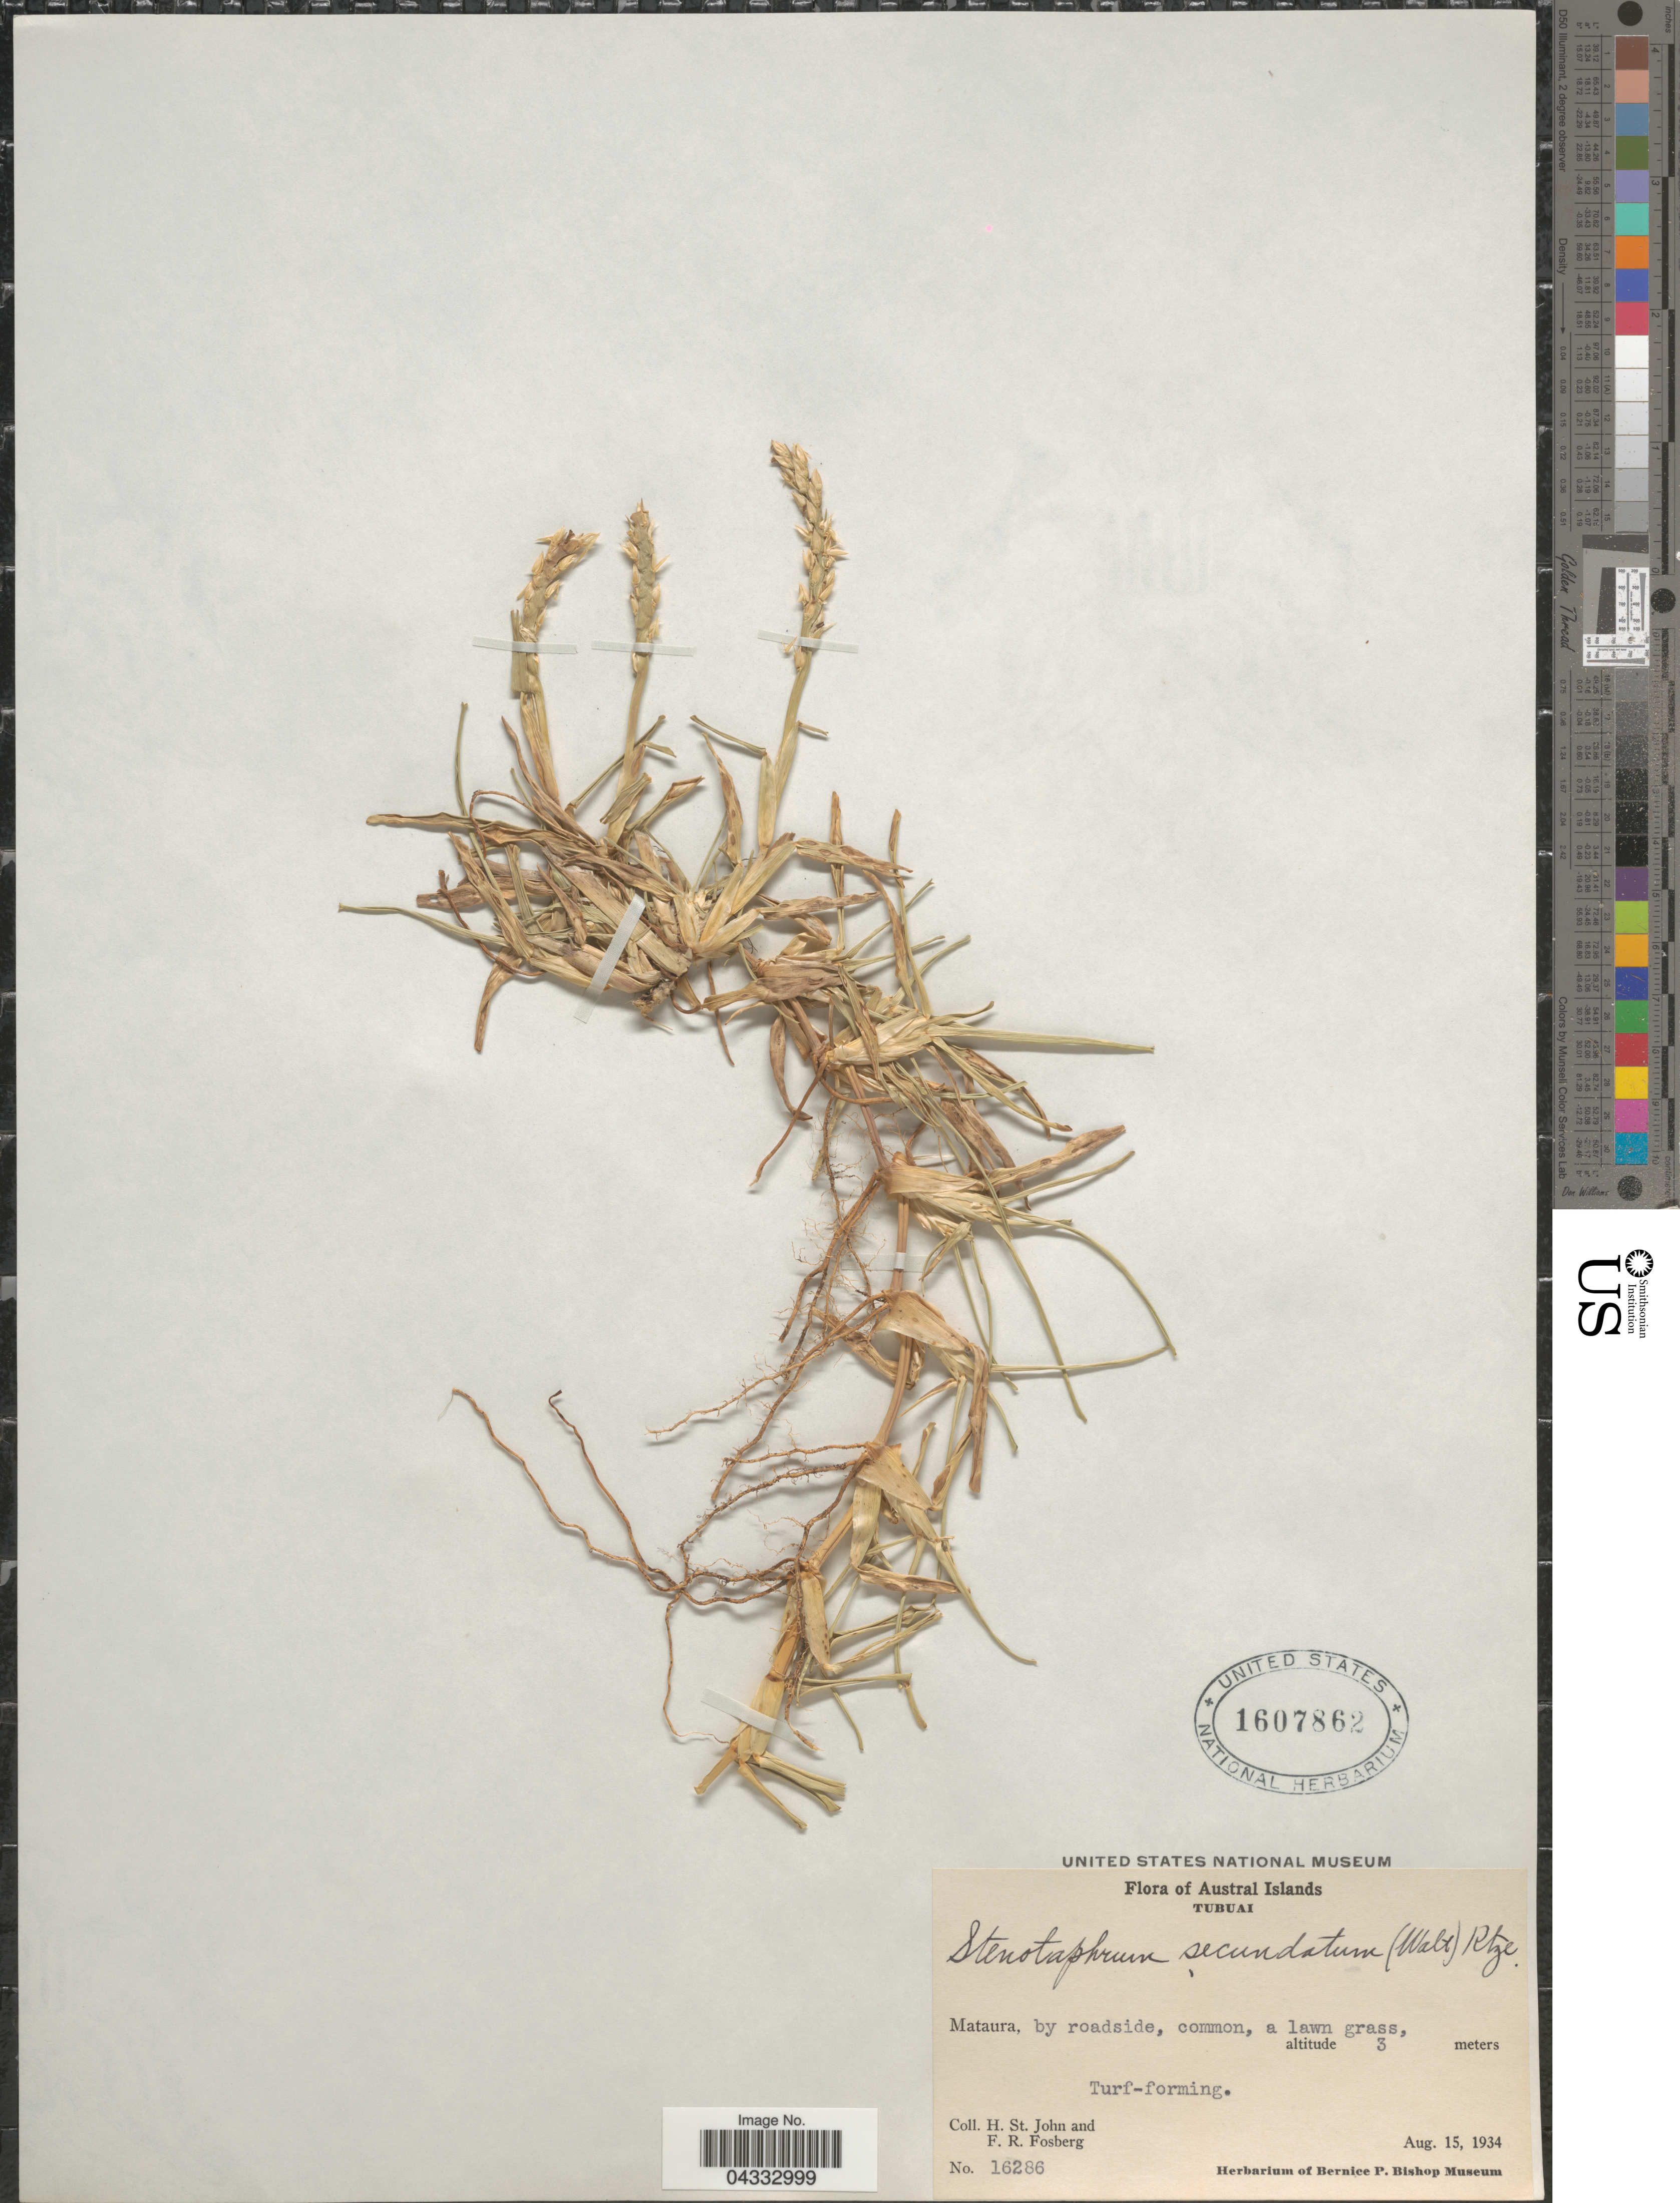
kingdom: Plantae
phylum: Tracheophyta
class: Liliopsida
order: Poales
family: Poaceae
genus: Stenotaphrum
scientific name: Stenotaphrum secundatum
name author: (Walter) Kuntze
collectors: H. St. John & F. R. Fosberg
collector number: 16286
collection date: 1934-08-15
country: French Polynesia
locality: Austral Islands. Tubuai. Mataura, by roadside, common.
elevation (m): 3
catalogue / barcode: US 1607862